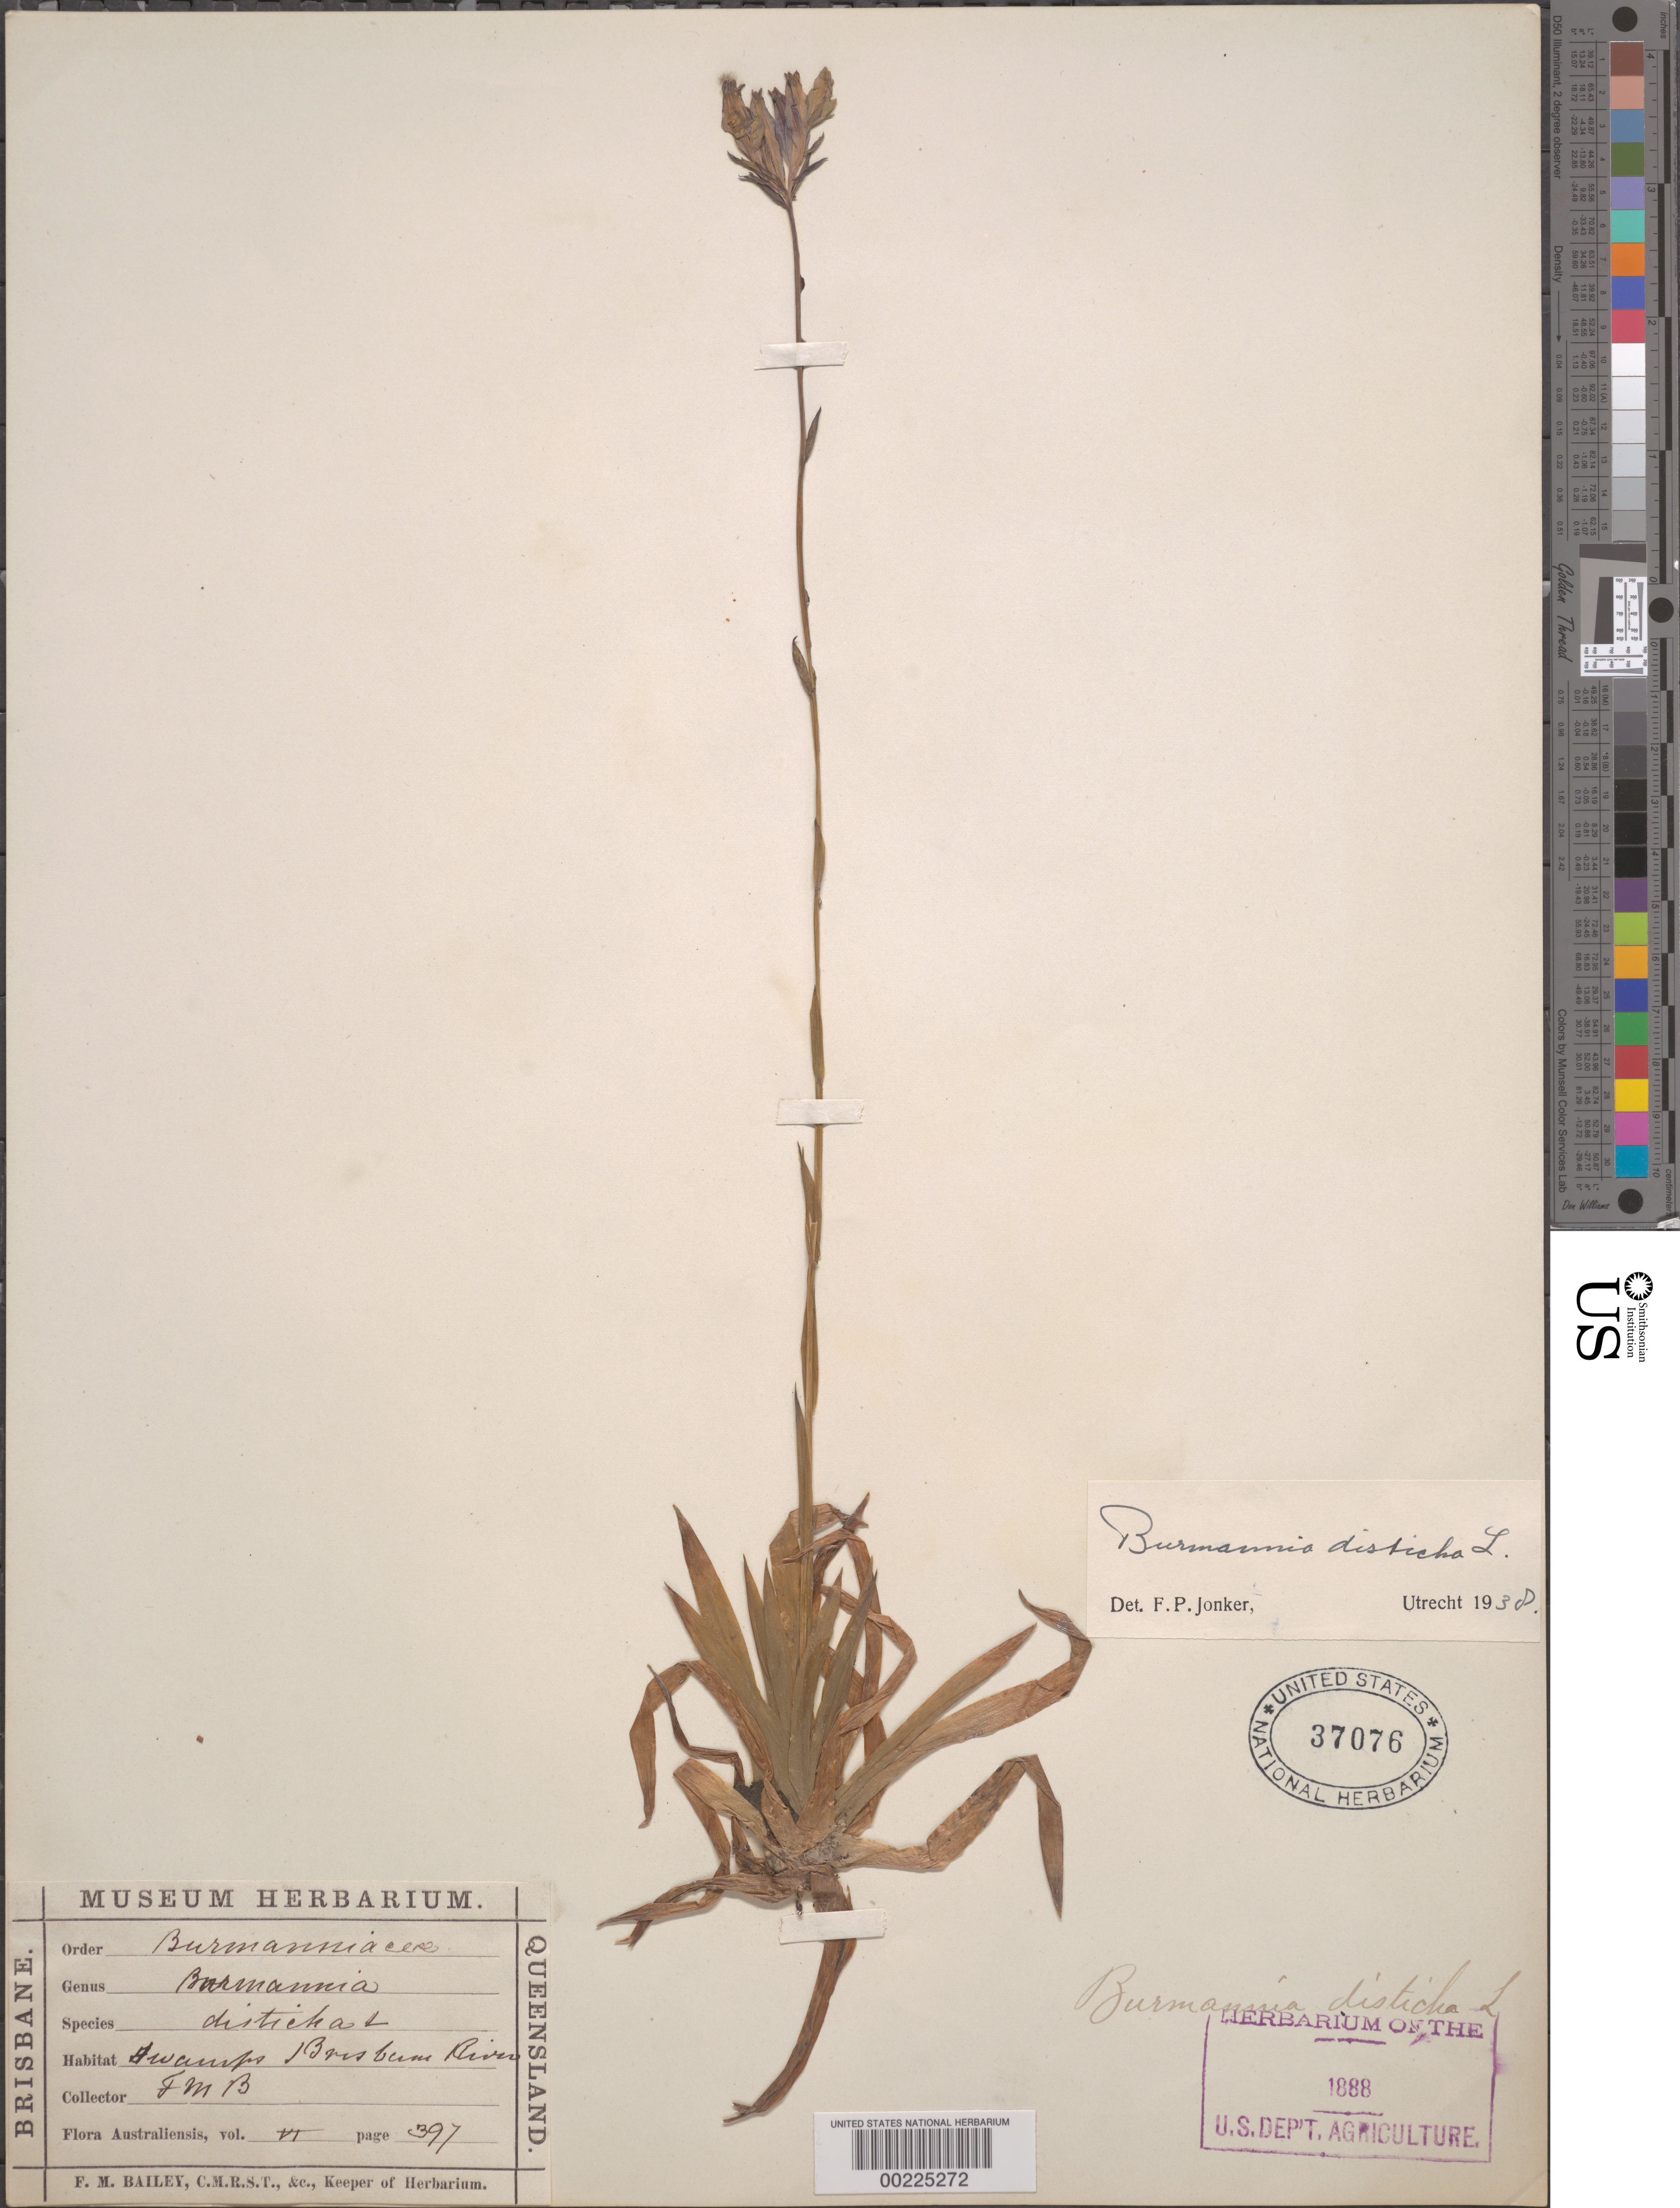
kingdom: Plantae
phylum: Tracheophyta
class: Liliopsida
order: Dioscoreales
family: Burmanniaceae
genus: Burmannia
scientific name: Burmannia disticha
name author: L.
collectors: F. M. Bailey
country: Australia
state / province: Queensland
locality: Brisbane river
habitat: Swamps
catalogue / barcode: US 37076